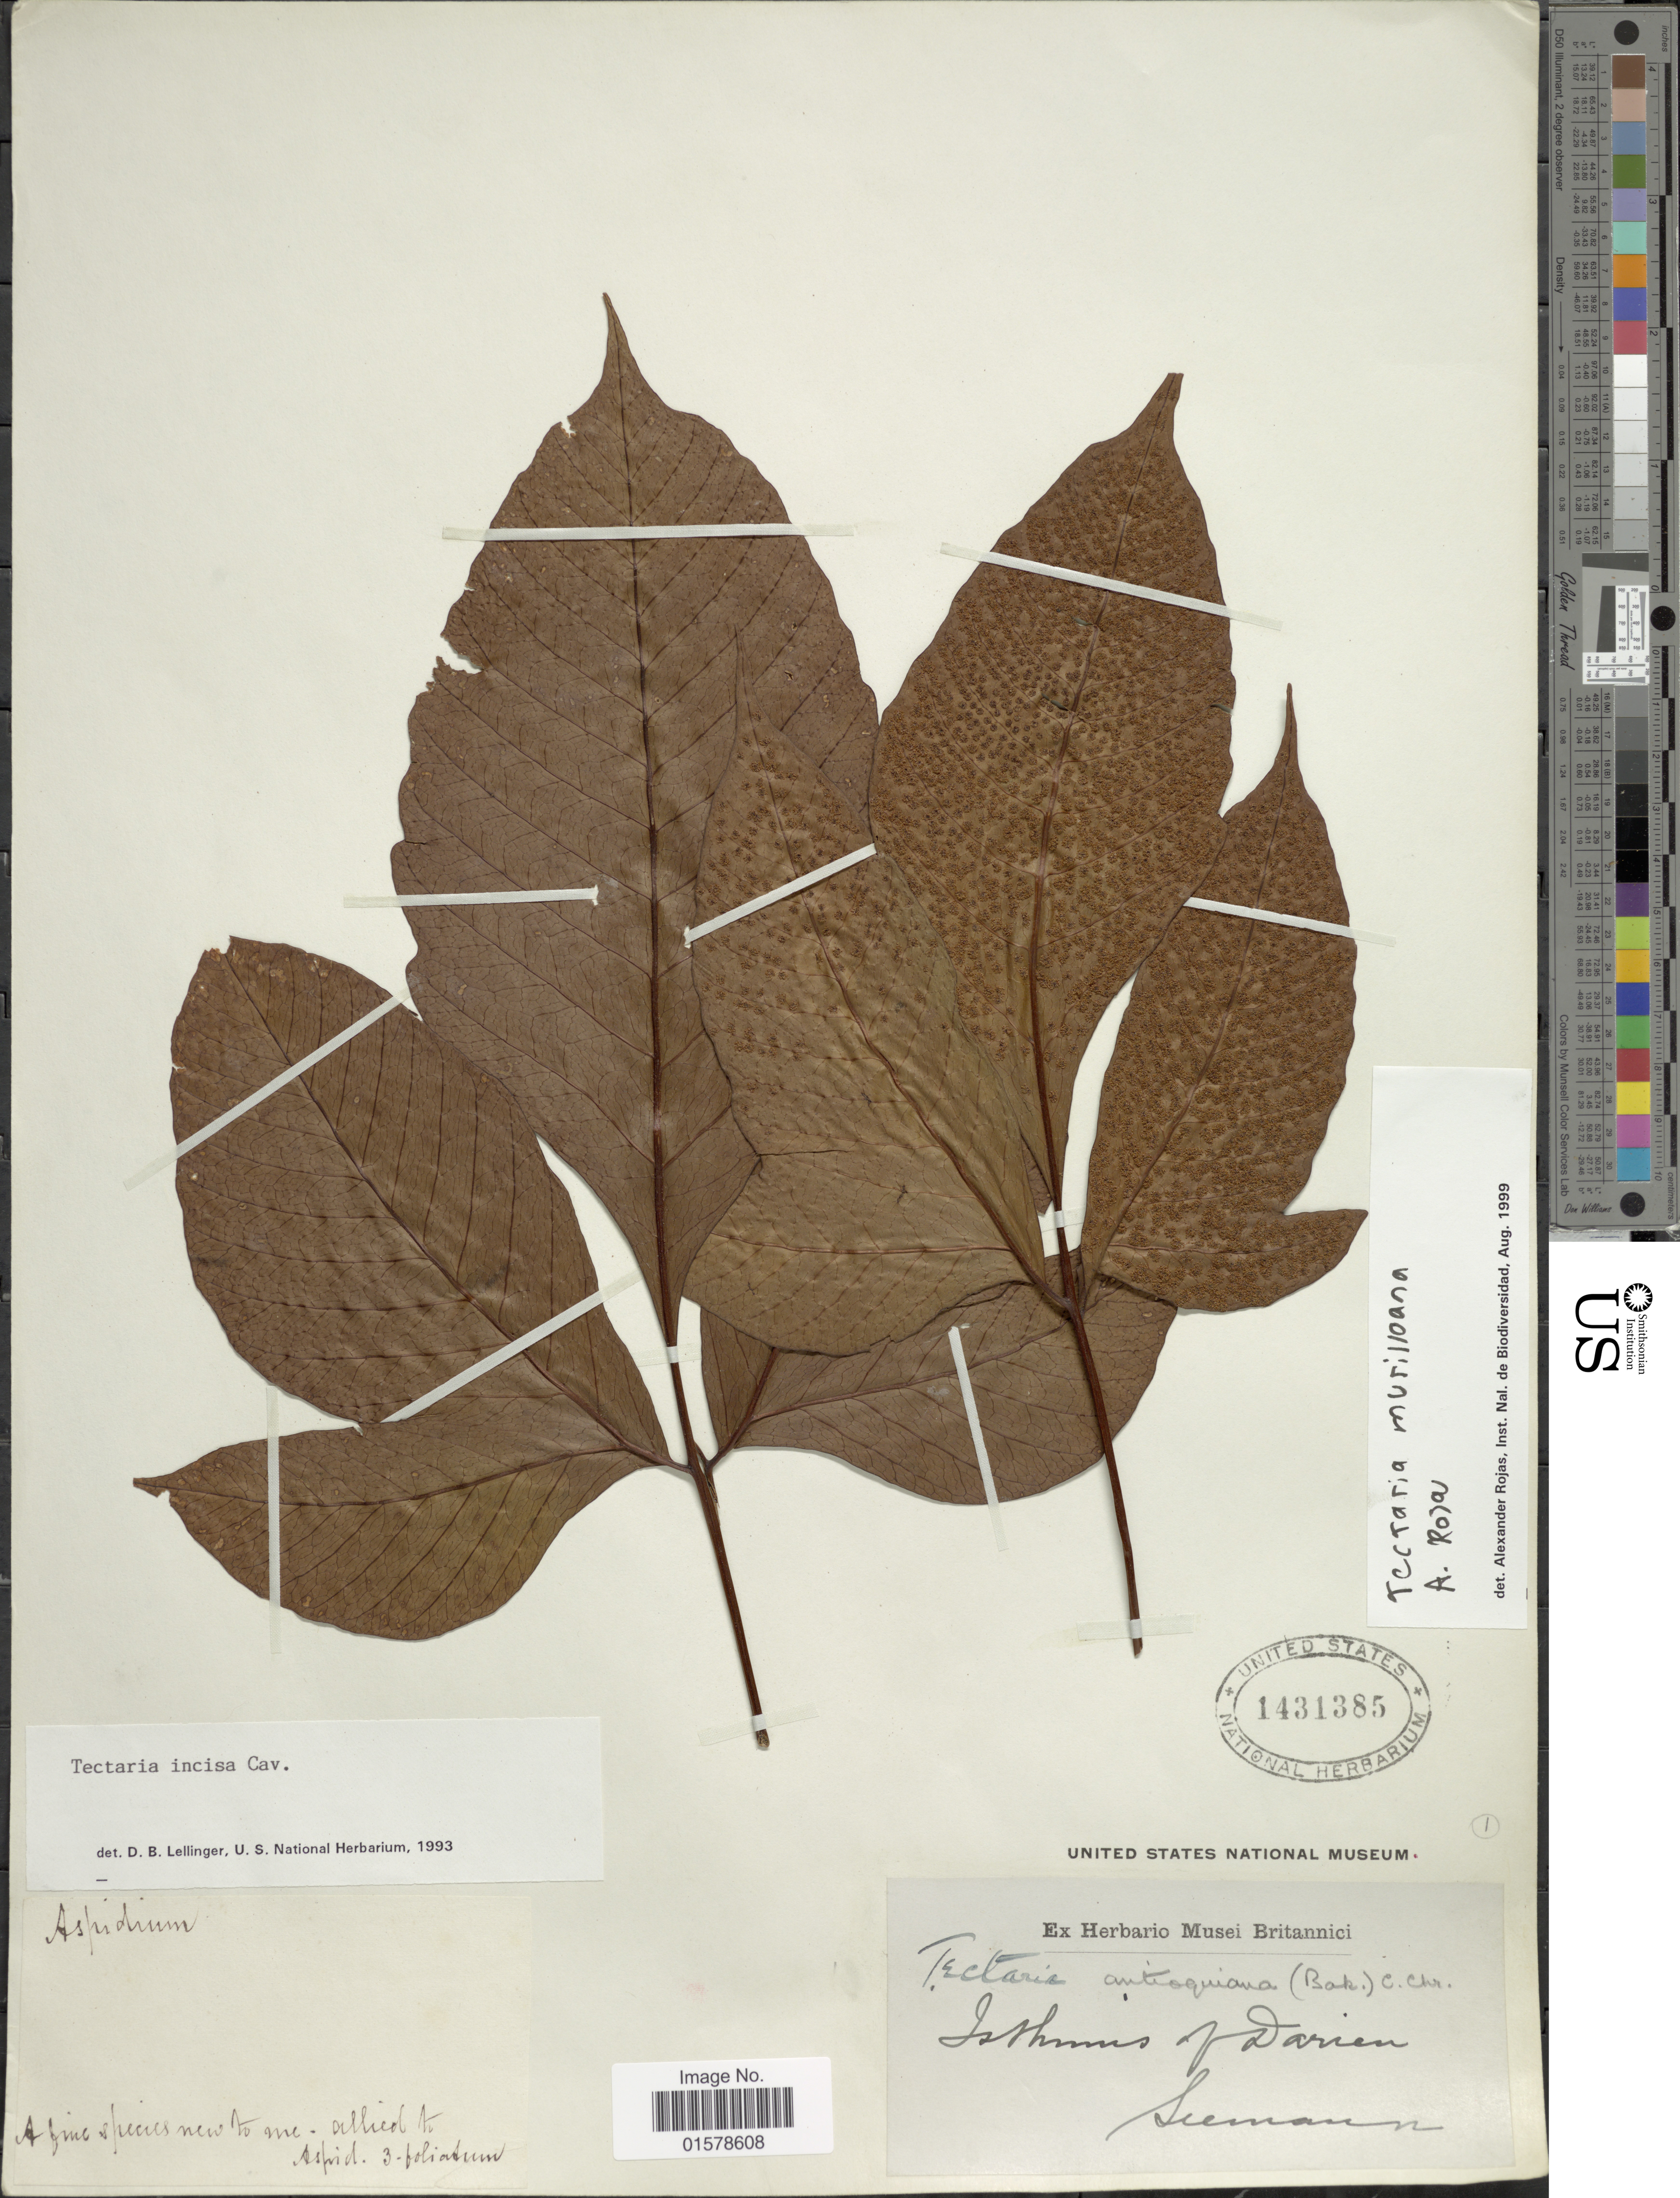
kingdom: Plantae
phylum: Tracheophyta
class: Polypodiopsida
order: Polypodiales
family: Tectariaceae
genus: Tectaria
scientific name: Tectaria murilloana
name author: A. Rojas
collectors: Siemann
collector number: S/N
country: Panama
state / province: Darién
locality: Isthmus of Darien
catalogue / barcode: US 1431385